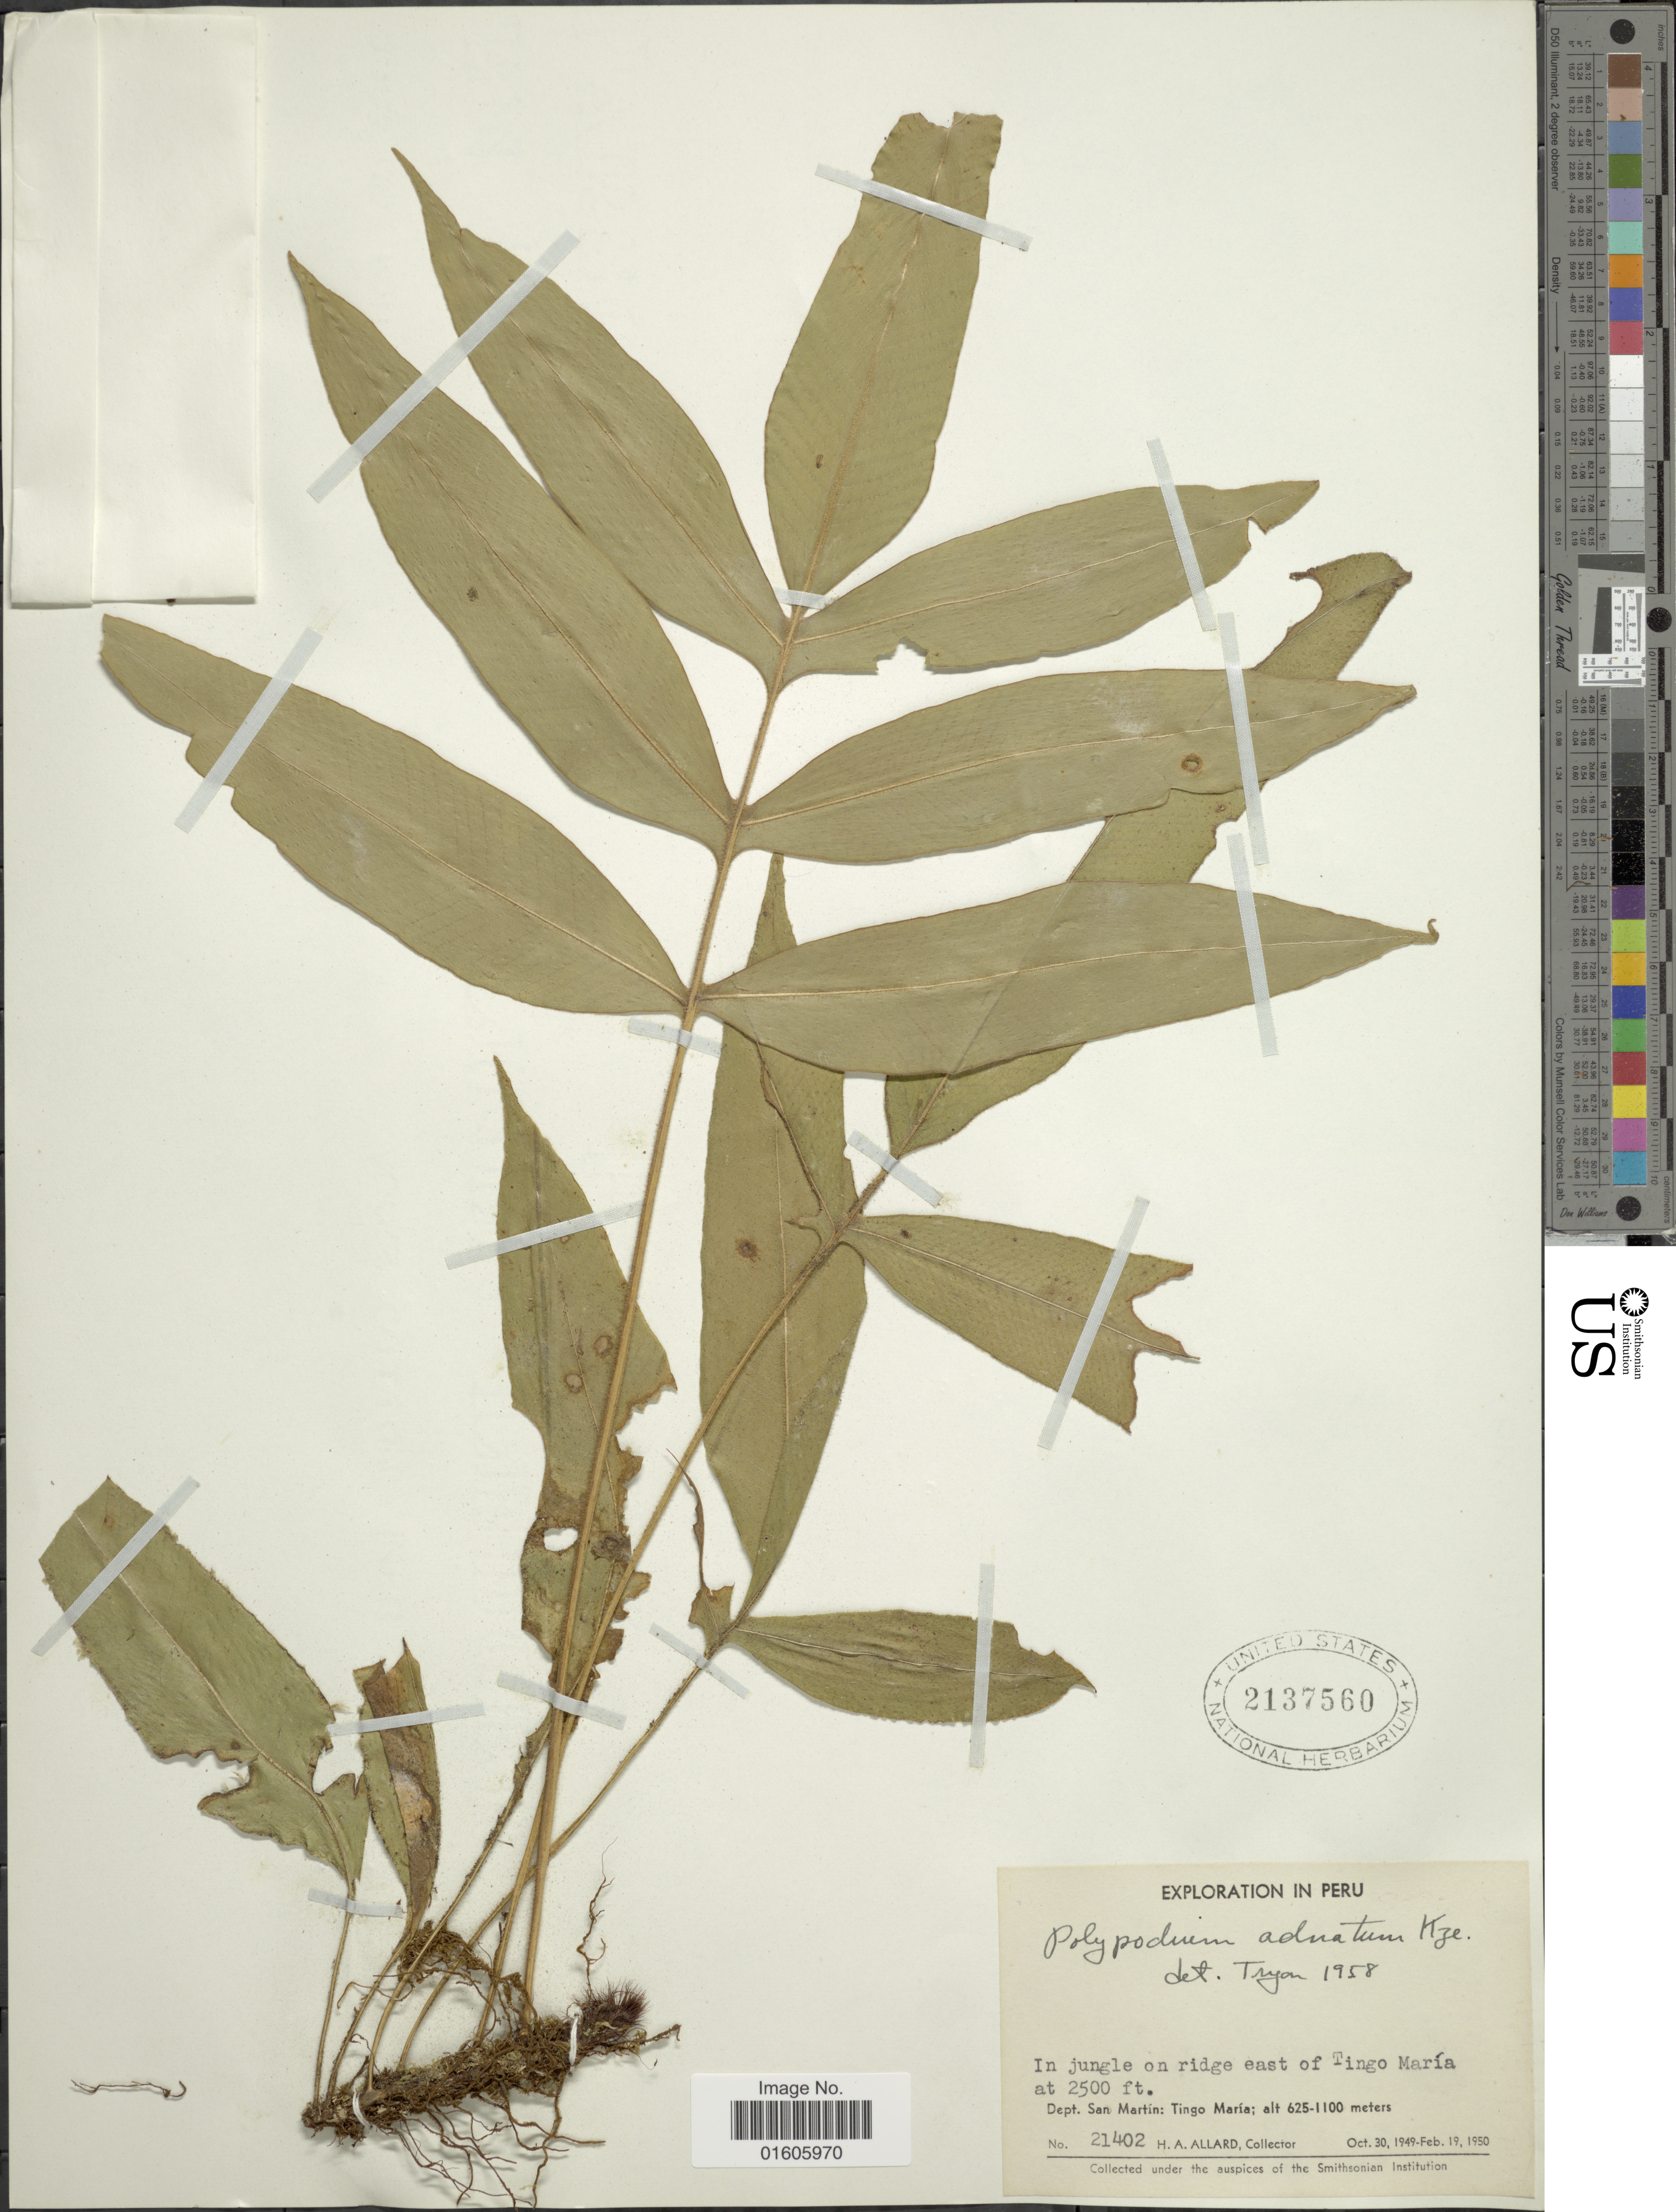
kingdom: Plantae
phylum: Tracheophyta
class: Polypodiopsida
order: Polypodiales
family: Polypodiaceae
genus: Serpocaulon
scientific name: Serpocaulon adnatum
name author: (Kunze ex Klotzsch) A.R. Sm.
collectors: H. A. Allard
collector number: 21402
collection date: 1949-10-30/1950-02-19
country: Peru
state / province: San Martín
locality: In jungle on ridge east of Tingo María. Dept. San Martín: Tingo María.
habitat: in jungle on ridge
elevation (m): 625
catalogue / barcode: US 2137560